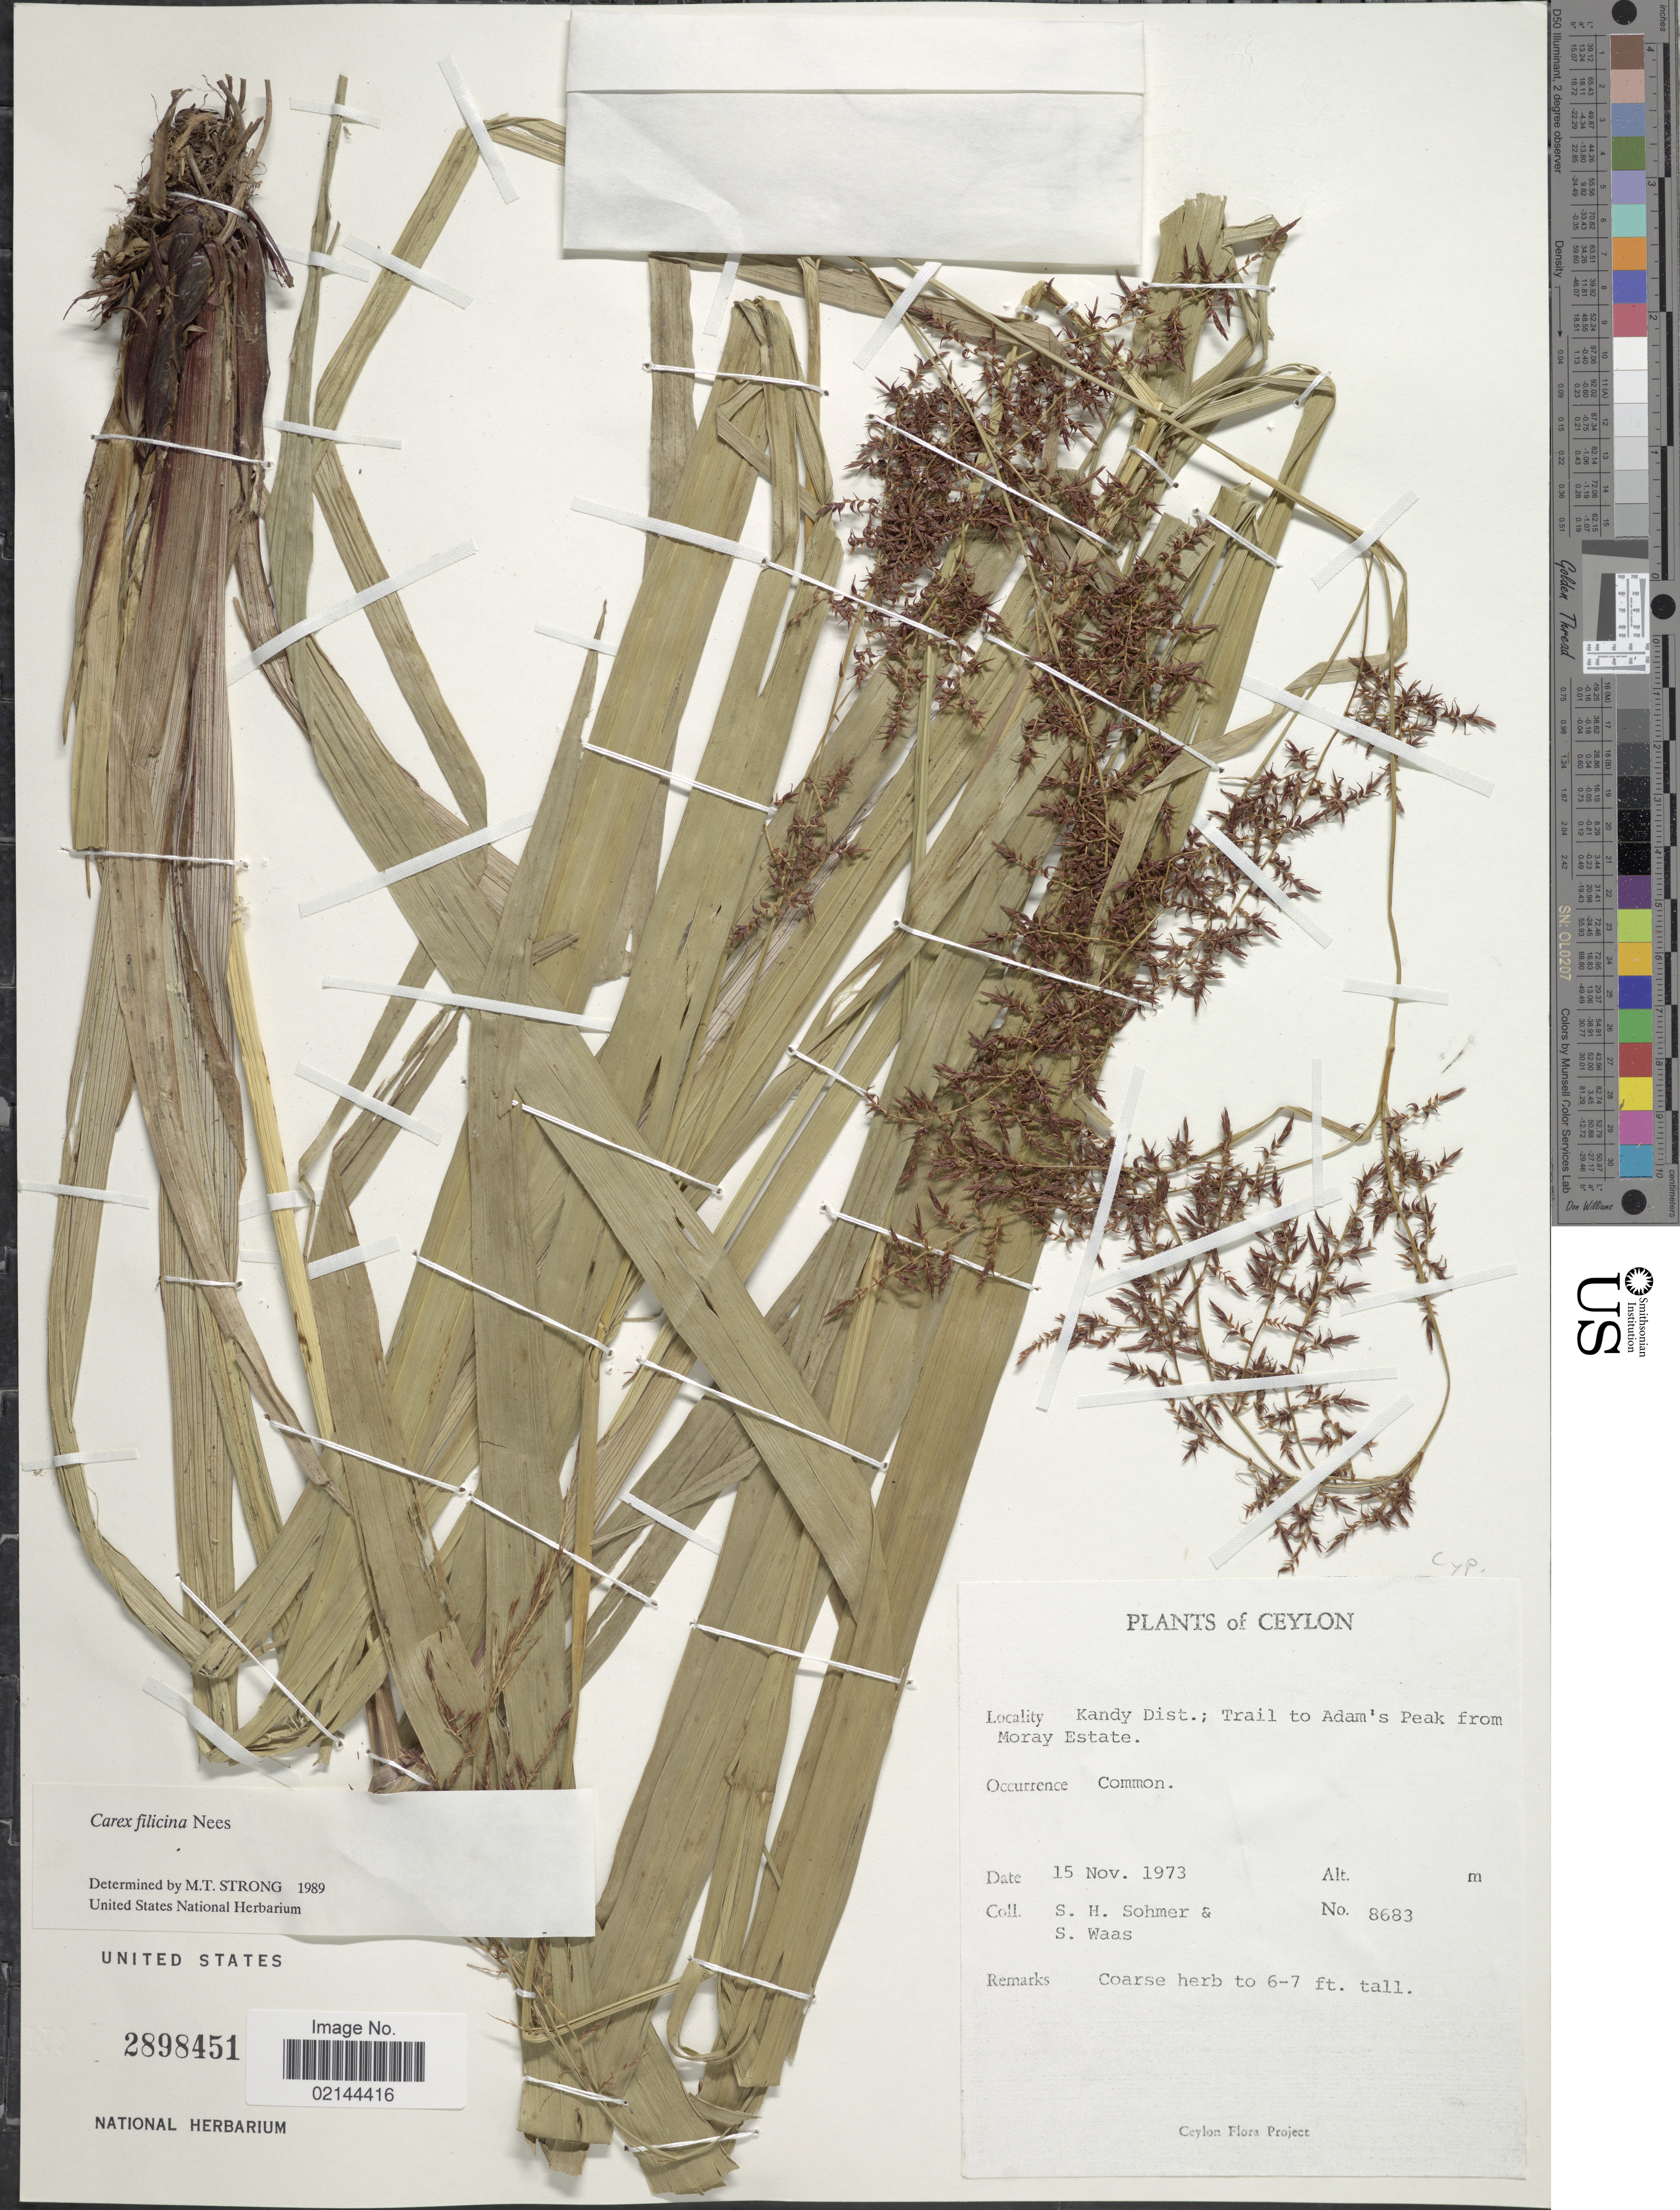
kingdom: Plantae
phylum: Tracheophyta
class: Liliopsida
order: Poales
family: Cyperaceae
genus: Carex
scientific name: Carex filicina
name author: Nees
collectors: S. H. Sohmer & S. Waas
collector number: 8683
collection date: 1973-11-15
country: Sri Lanka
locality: Ceylon. Kandy Dist.; Trail to Adam's Peak from Moray Estate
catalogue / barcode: US 2898451